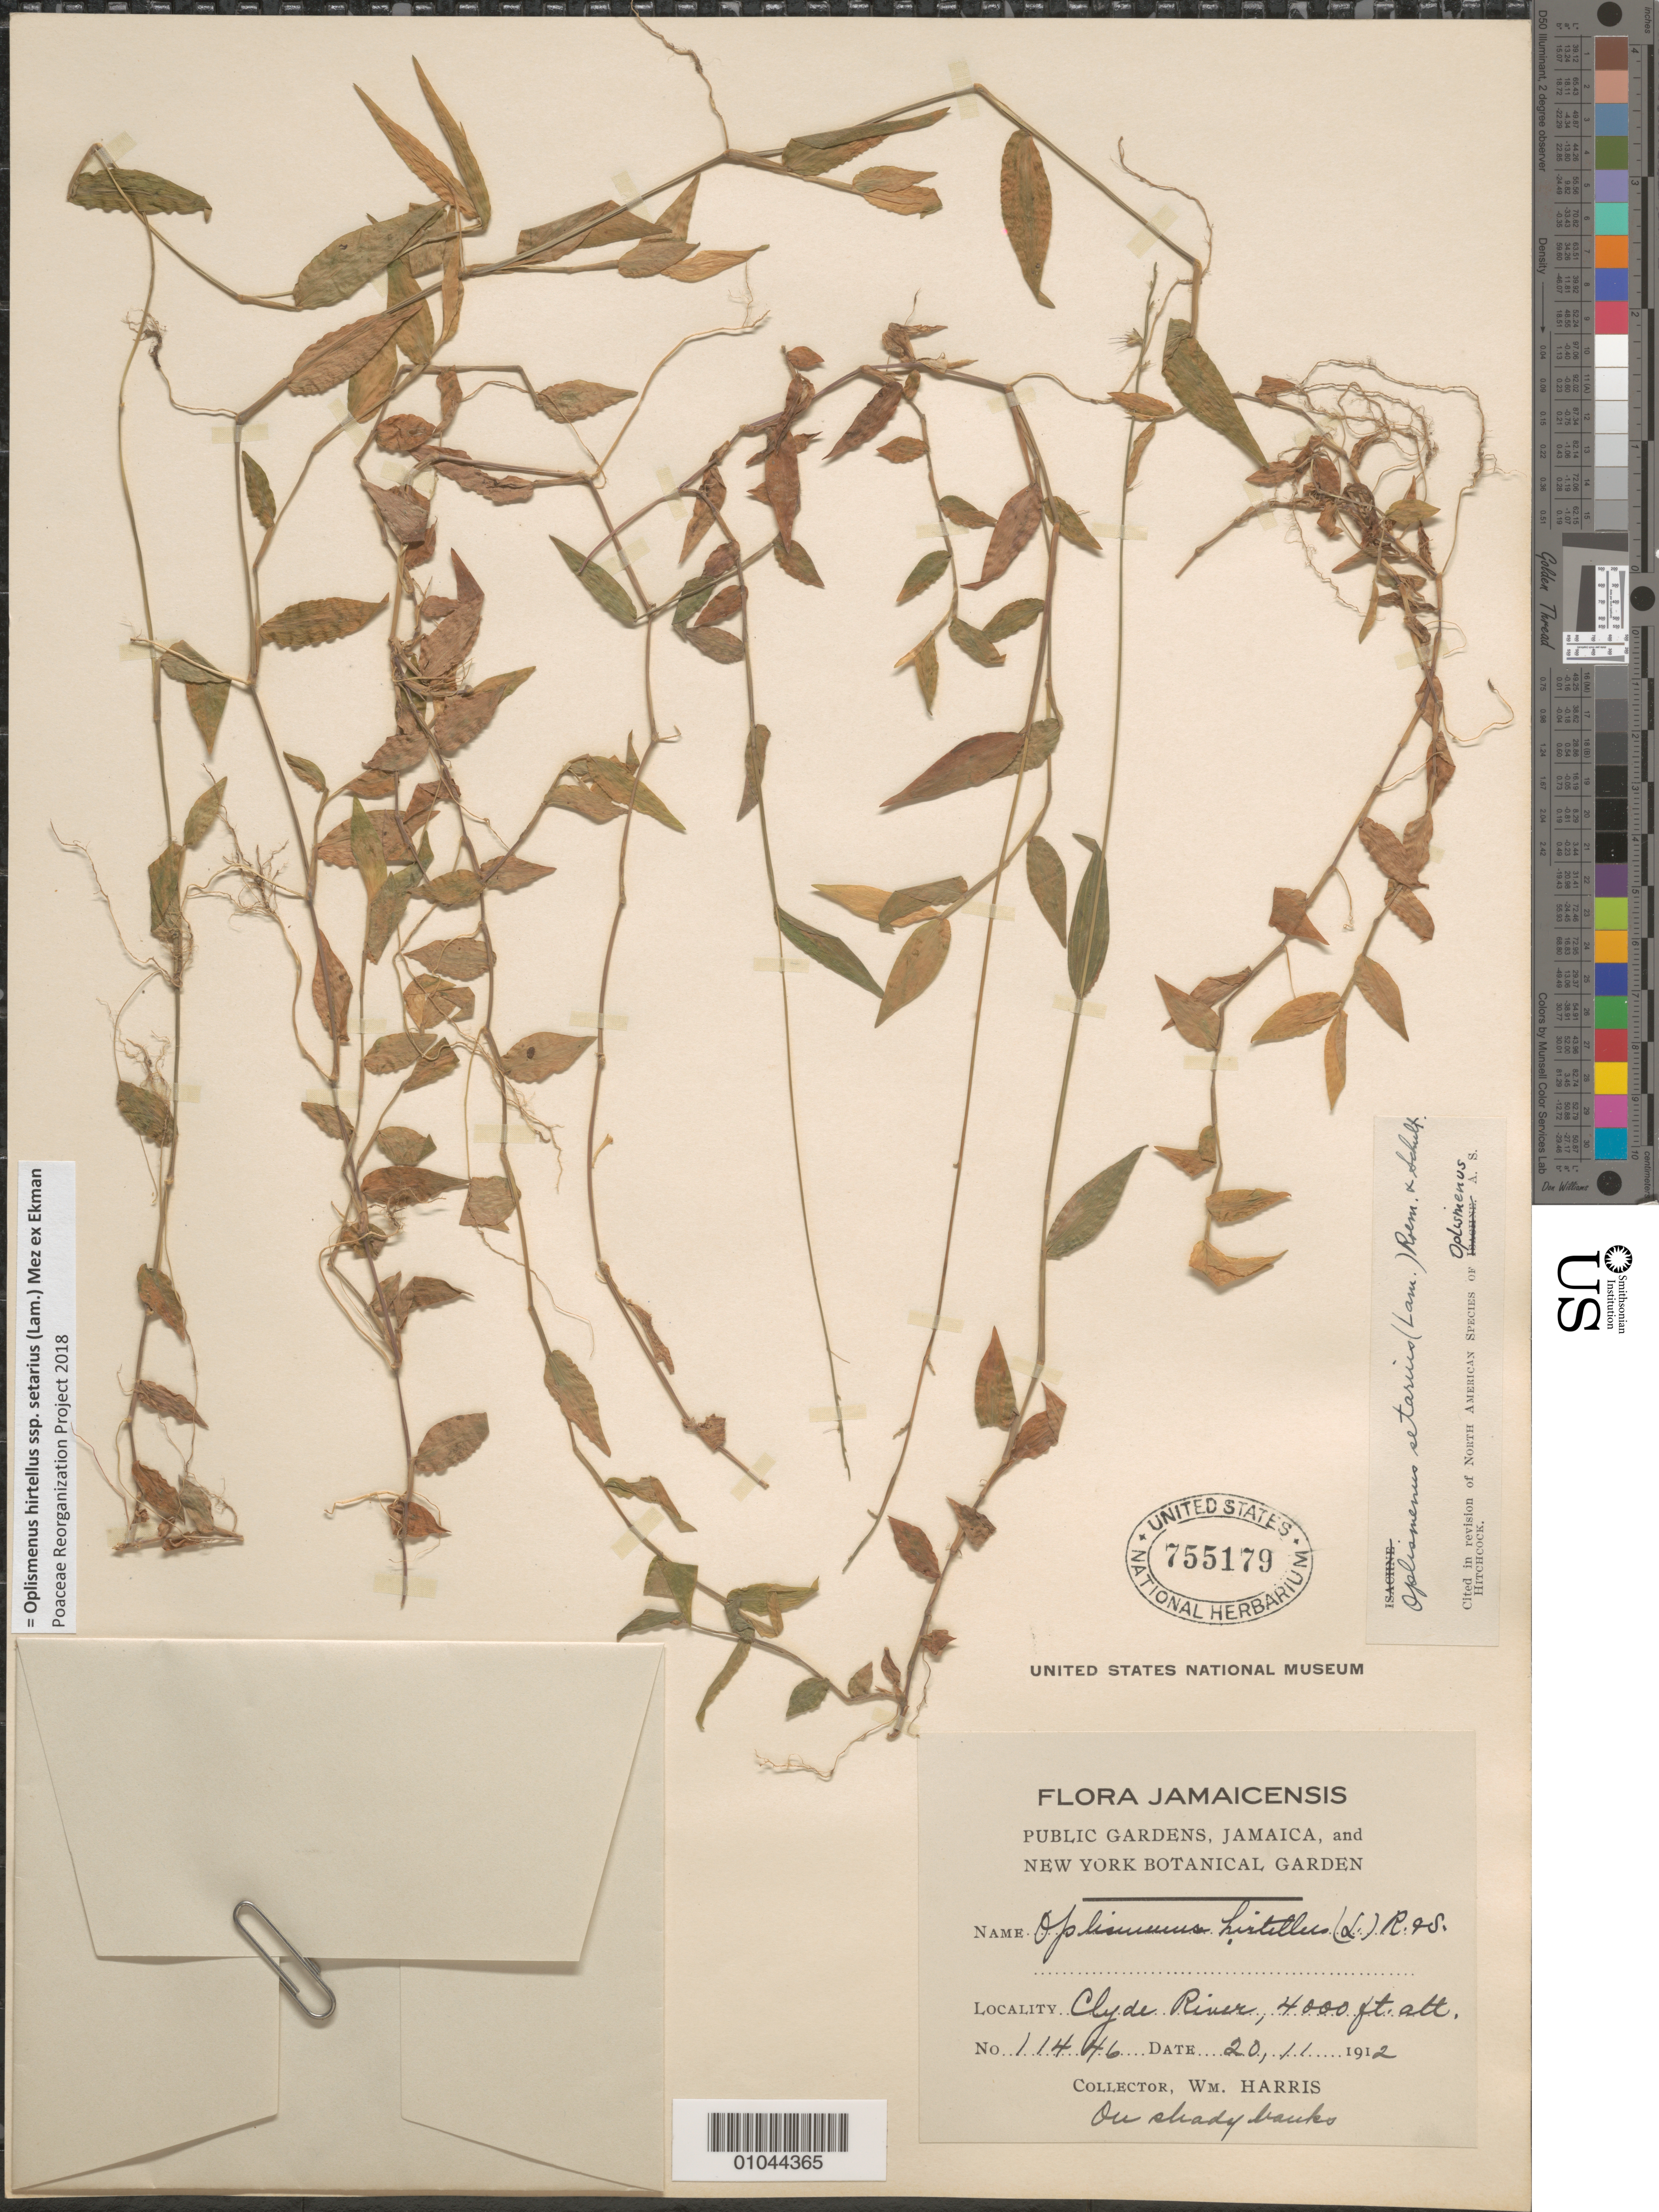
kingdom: Plantae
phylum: Tracheophyta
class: Liliopsida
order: Poales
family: Poaceae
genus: Oplismenus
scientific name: Oplismenus hirtellus subsp. setarius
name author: (Lam.) Mez ex Ekman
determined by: Poaceae Reorganization Project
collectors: W. Harris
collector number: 11446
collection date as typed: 20 Nov 1912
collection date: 1912-11-20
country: Jamaica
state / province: Saint Andrew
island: Jamaica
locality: Clyde River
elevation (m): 1219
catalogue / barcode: US 755179